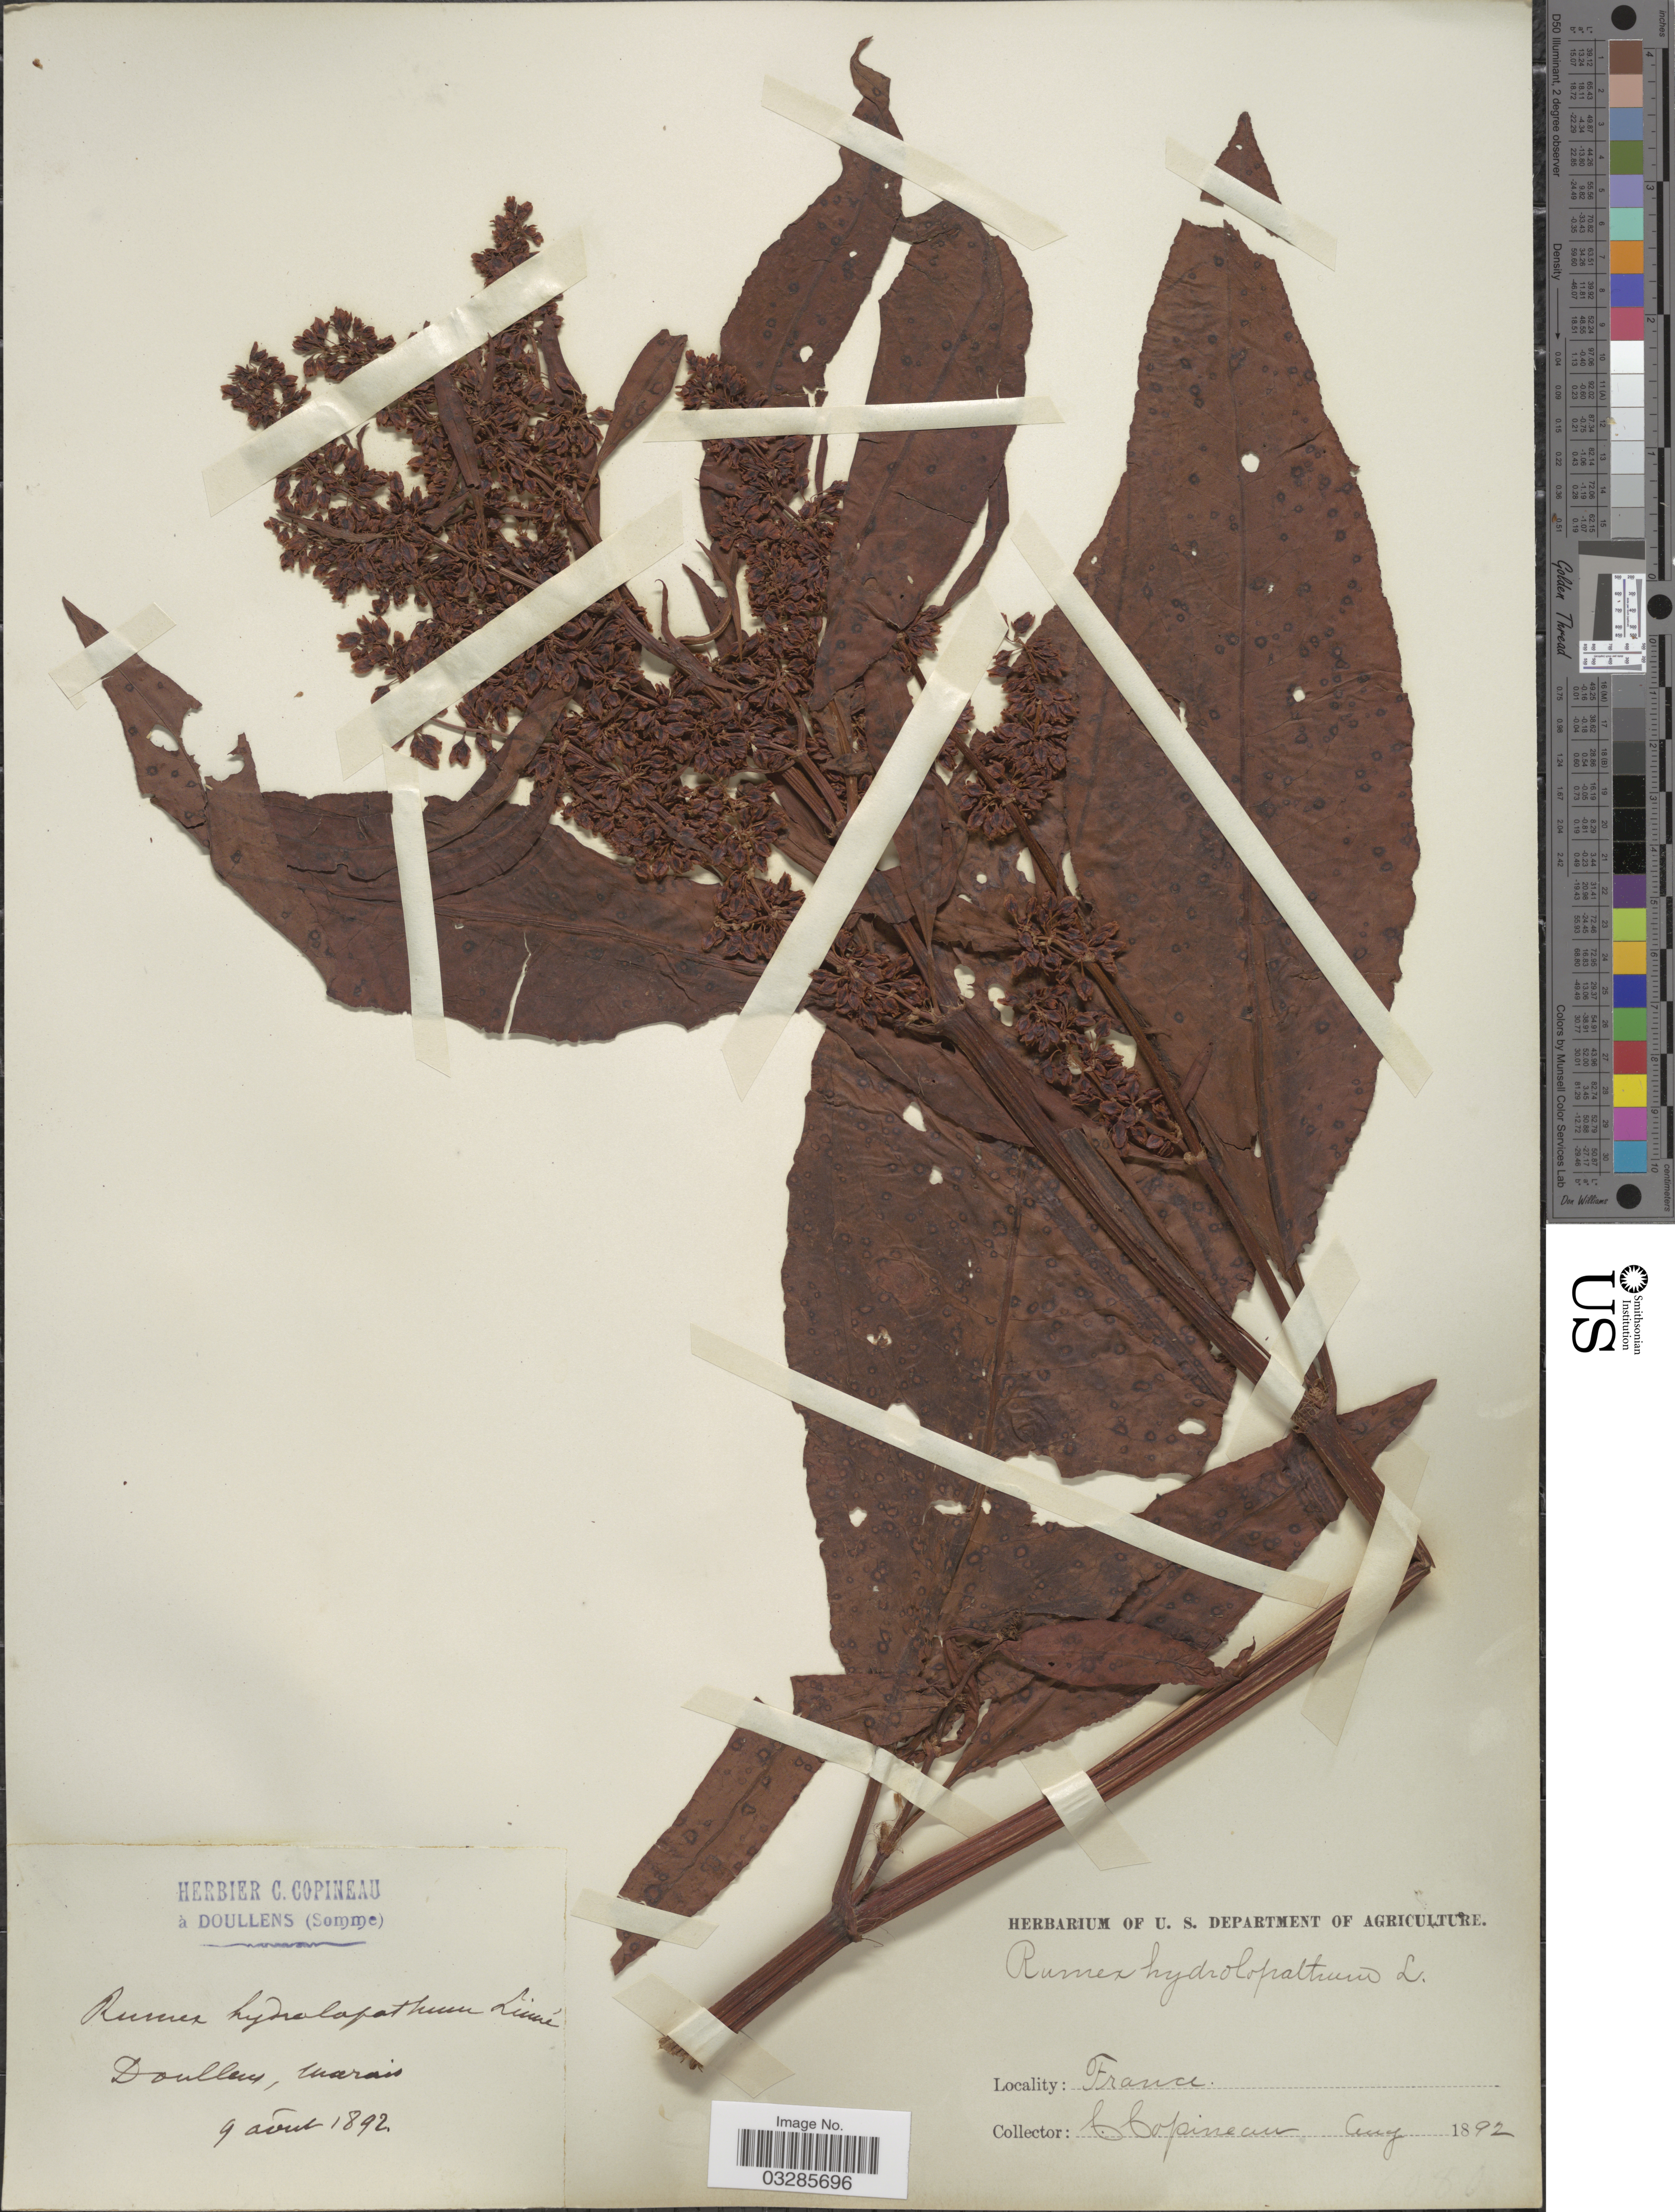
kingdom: Plantae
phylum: Tracheophyta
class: Magnoliopsida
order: Caryophyllales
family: Polygonaceae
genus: Rumex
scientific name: Rumex hydrolapathum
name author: Huds.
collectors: C. Copineau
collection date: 1892-08-09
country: France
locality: Doullens, Marais.